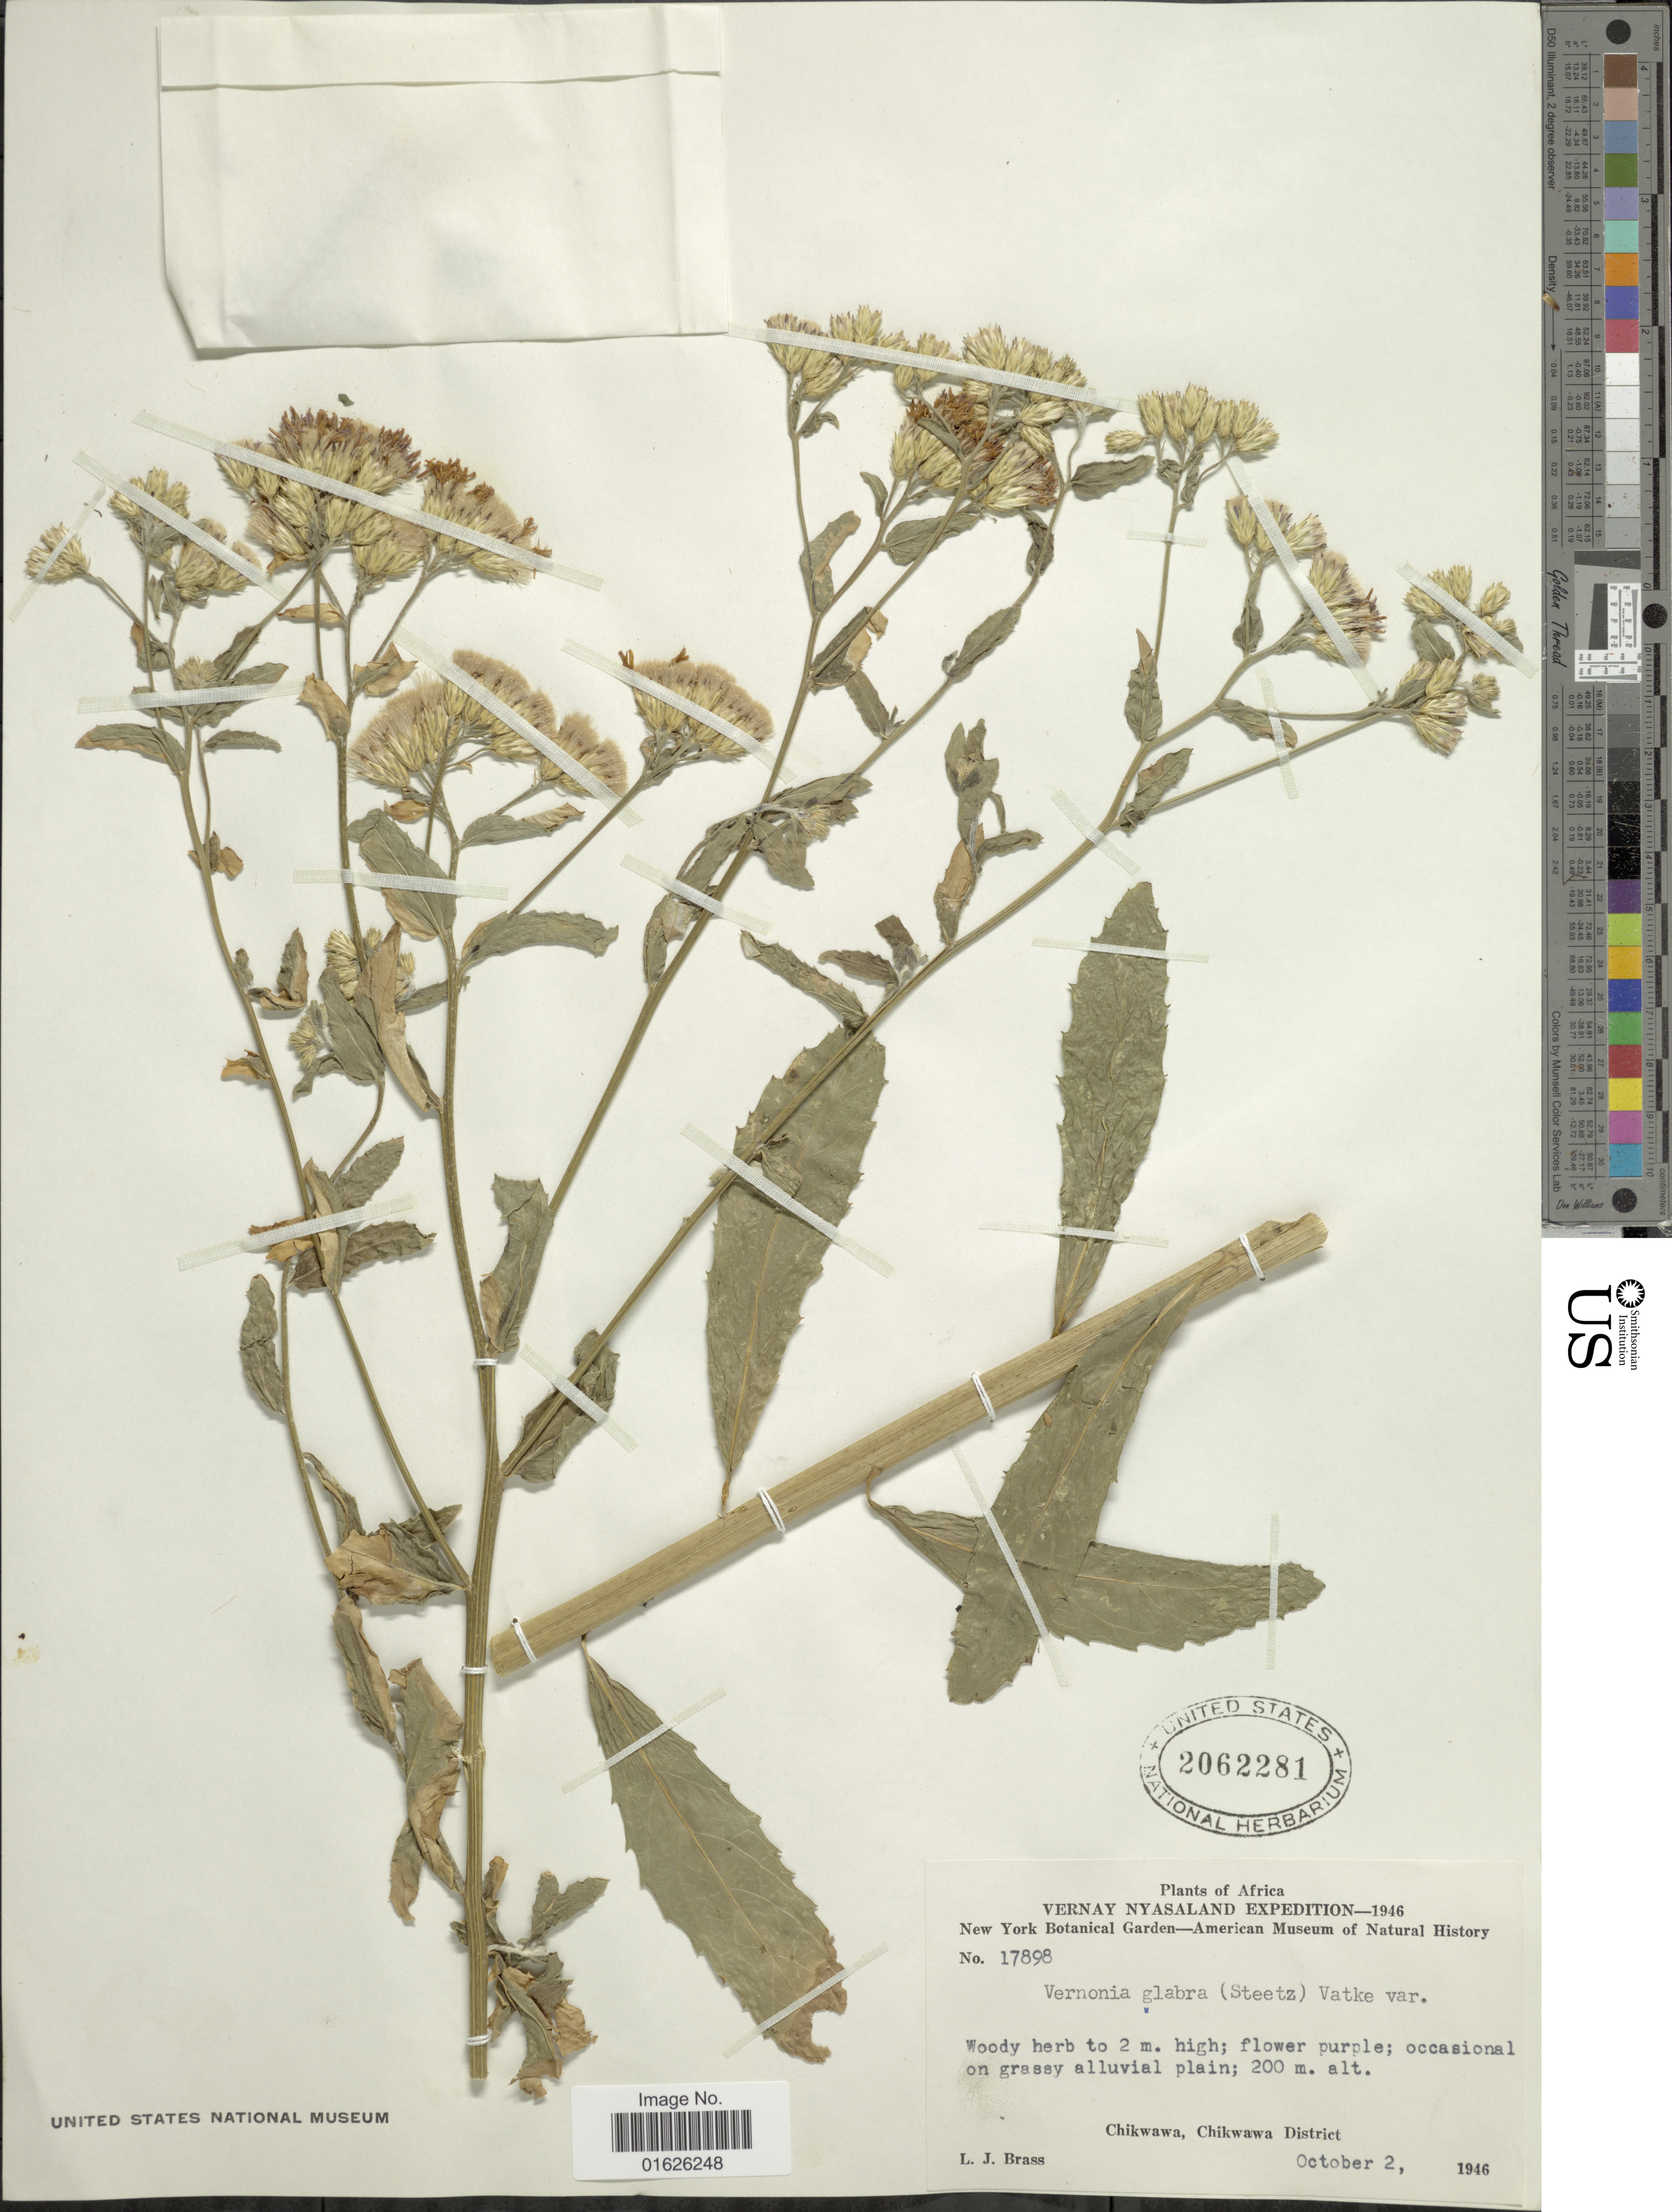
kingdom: Plantae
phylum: Tracheophyta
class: Magnoliopsida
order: Asterales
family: Asteraceae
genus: Linzia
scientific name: Linzia glabra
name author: Steetz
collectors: L. J. Brass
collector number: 17898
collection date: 1946-10-02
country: Malawi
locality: Vernay Nyasaland, Lower Mwanza River, Chikwawa District.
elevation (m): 200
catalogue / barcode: US 2062281